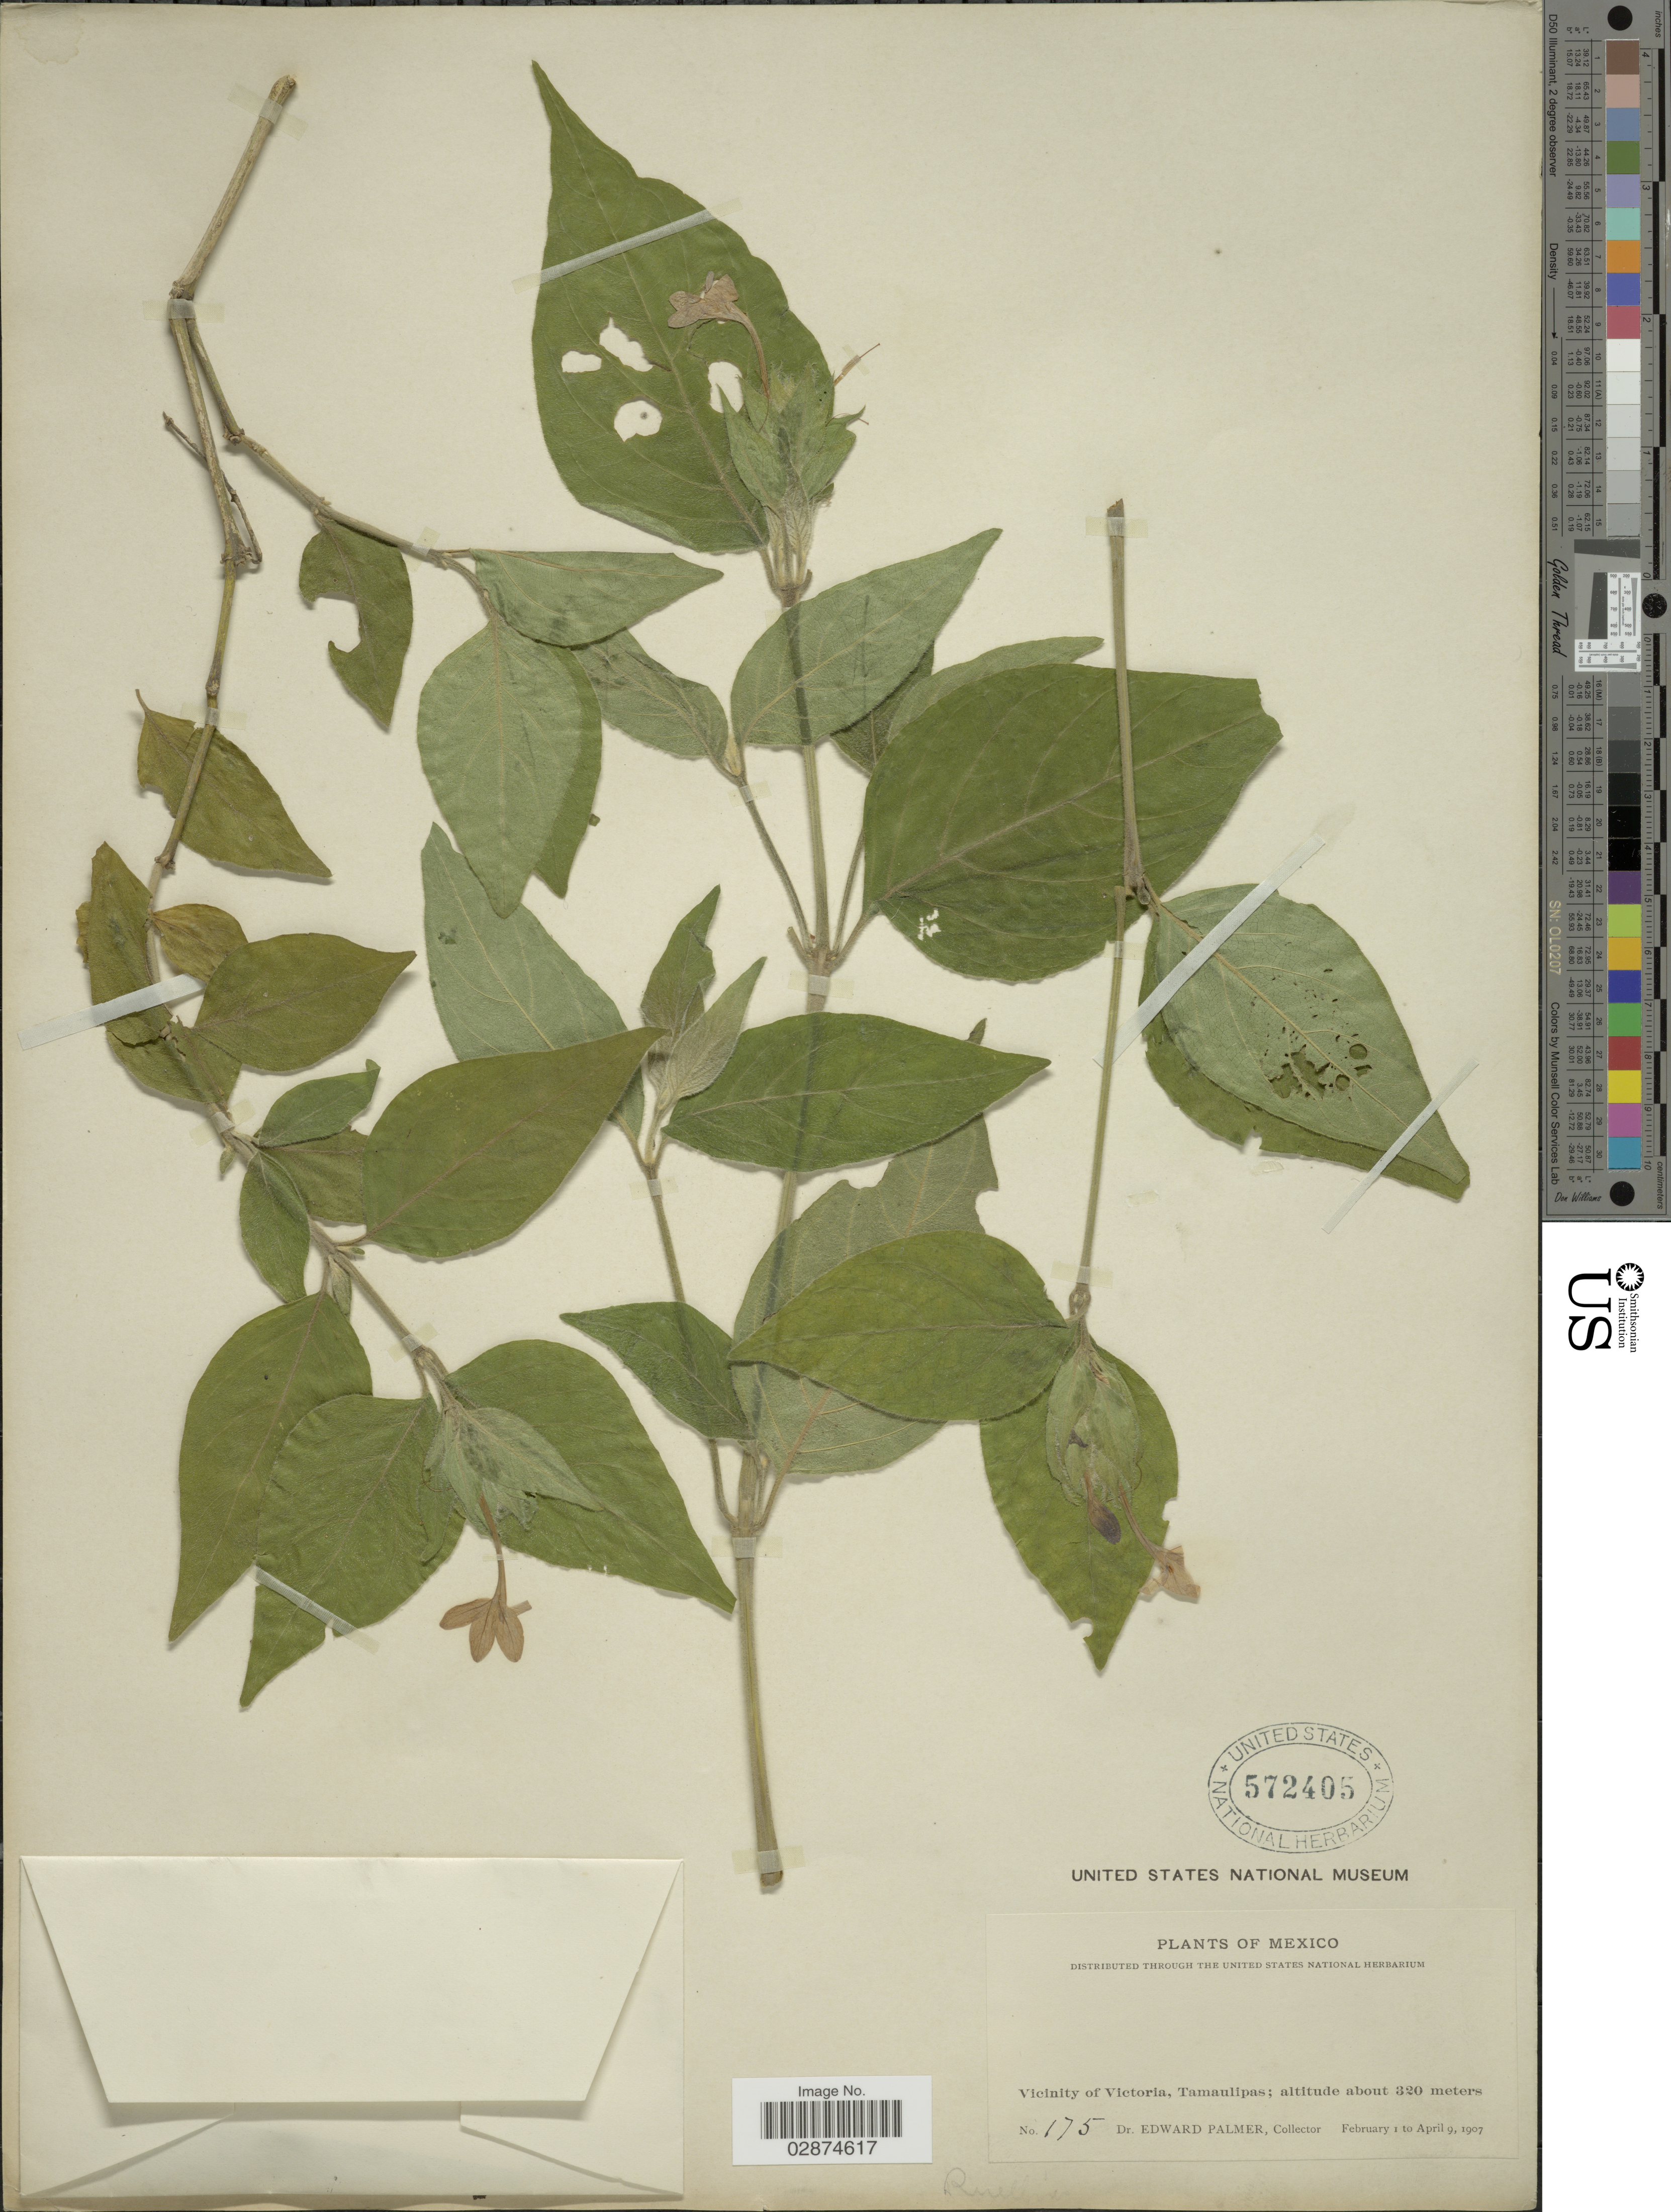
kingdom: Plantae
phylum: Tracheophyta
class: Magnoliopsida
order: Lamiales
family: Acanthaceae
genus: Yeatesia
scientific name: Yeatesia mabryi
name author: Hilsenb.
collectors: E. Palmer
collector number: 175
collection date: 1907-02-01/1907-04-09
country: Mexico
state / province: Tamaulipas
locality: Vicinity of Victoria.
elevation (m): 320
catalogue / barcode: US 572405